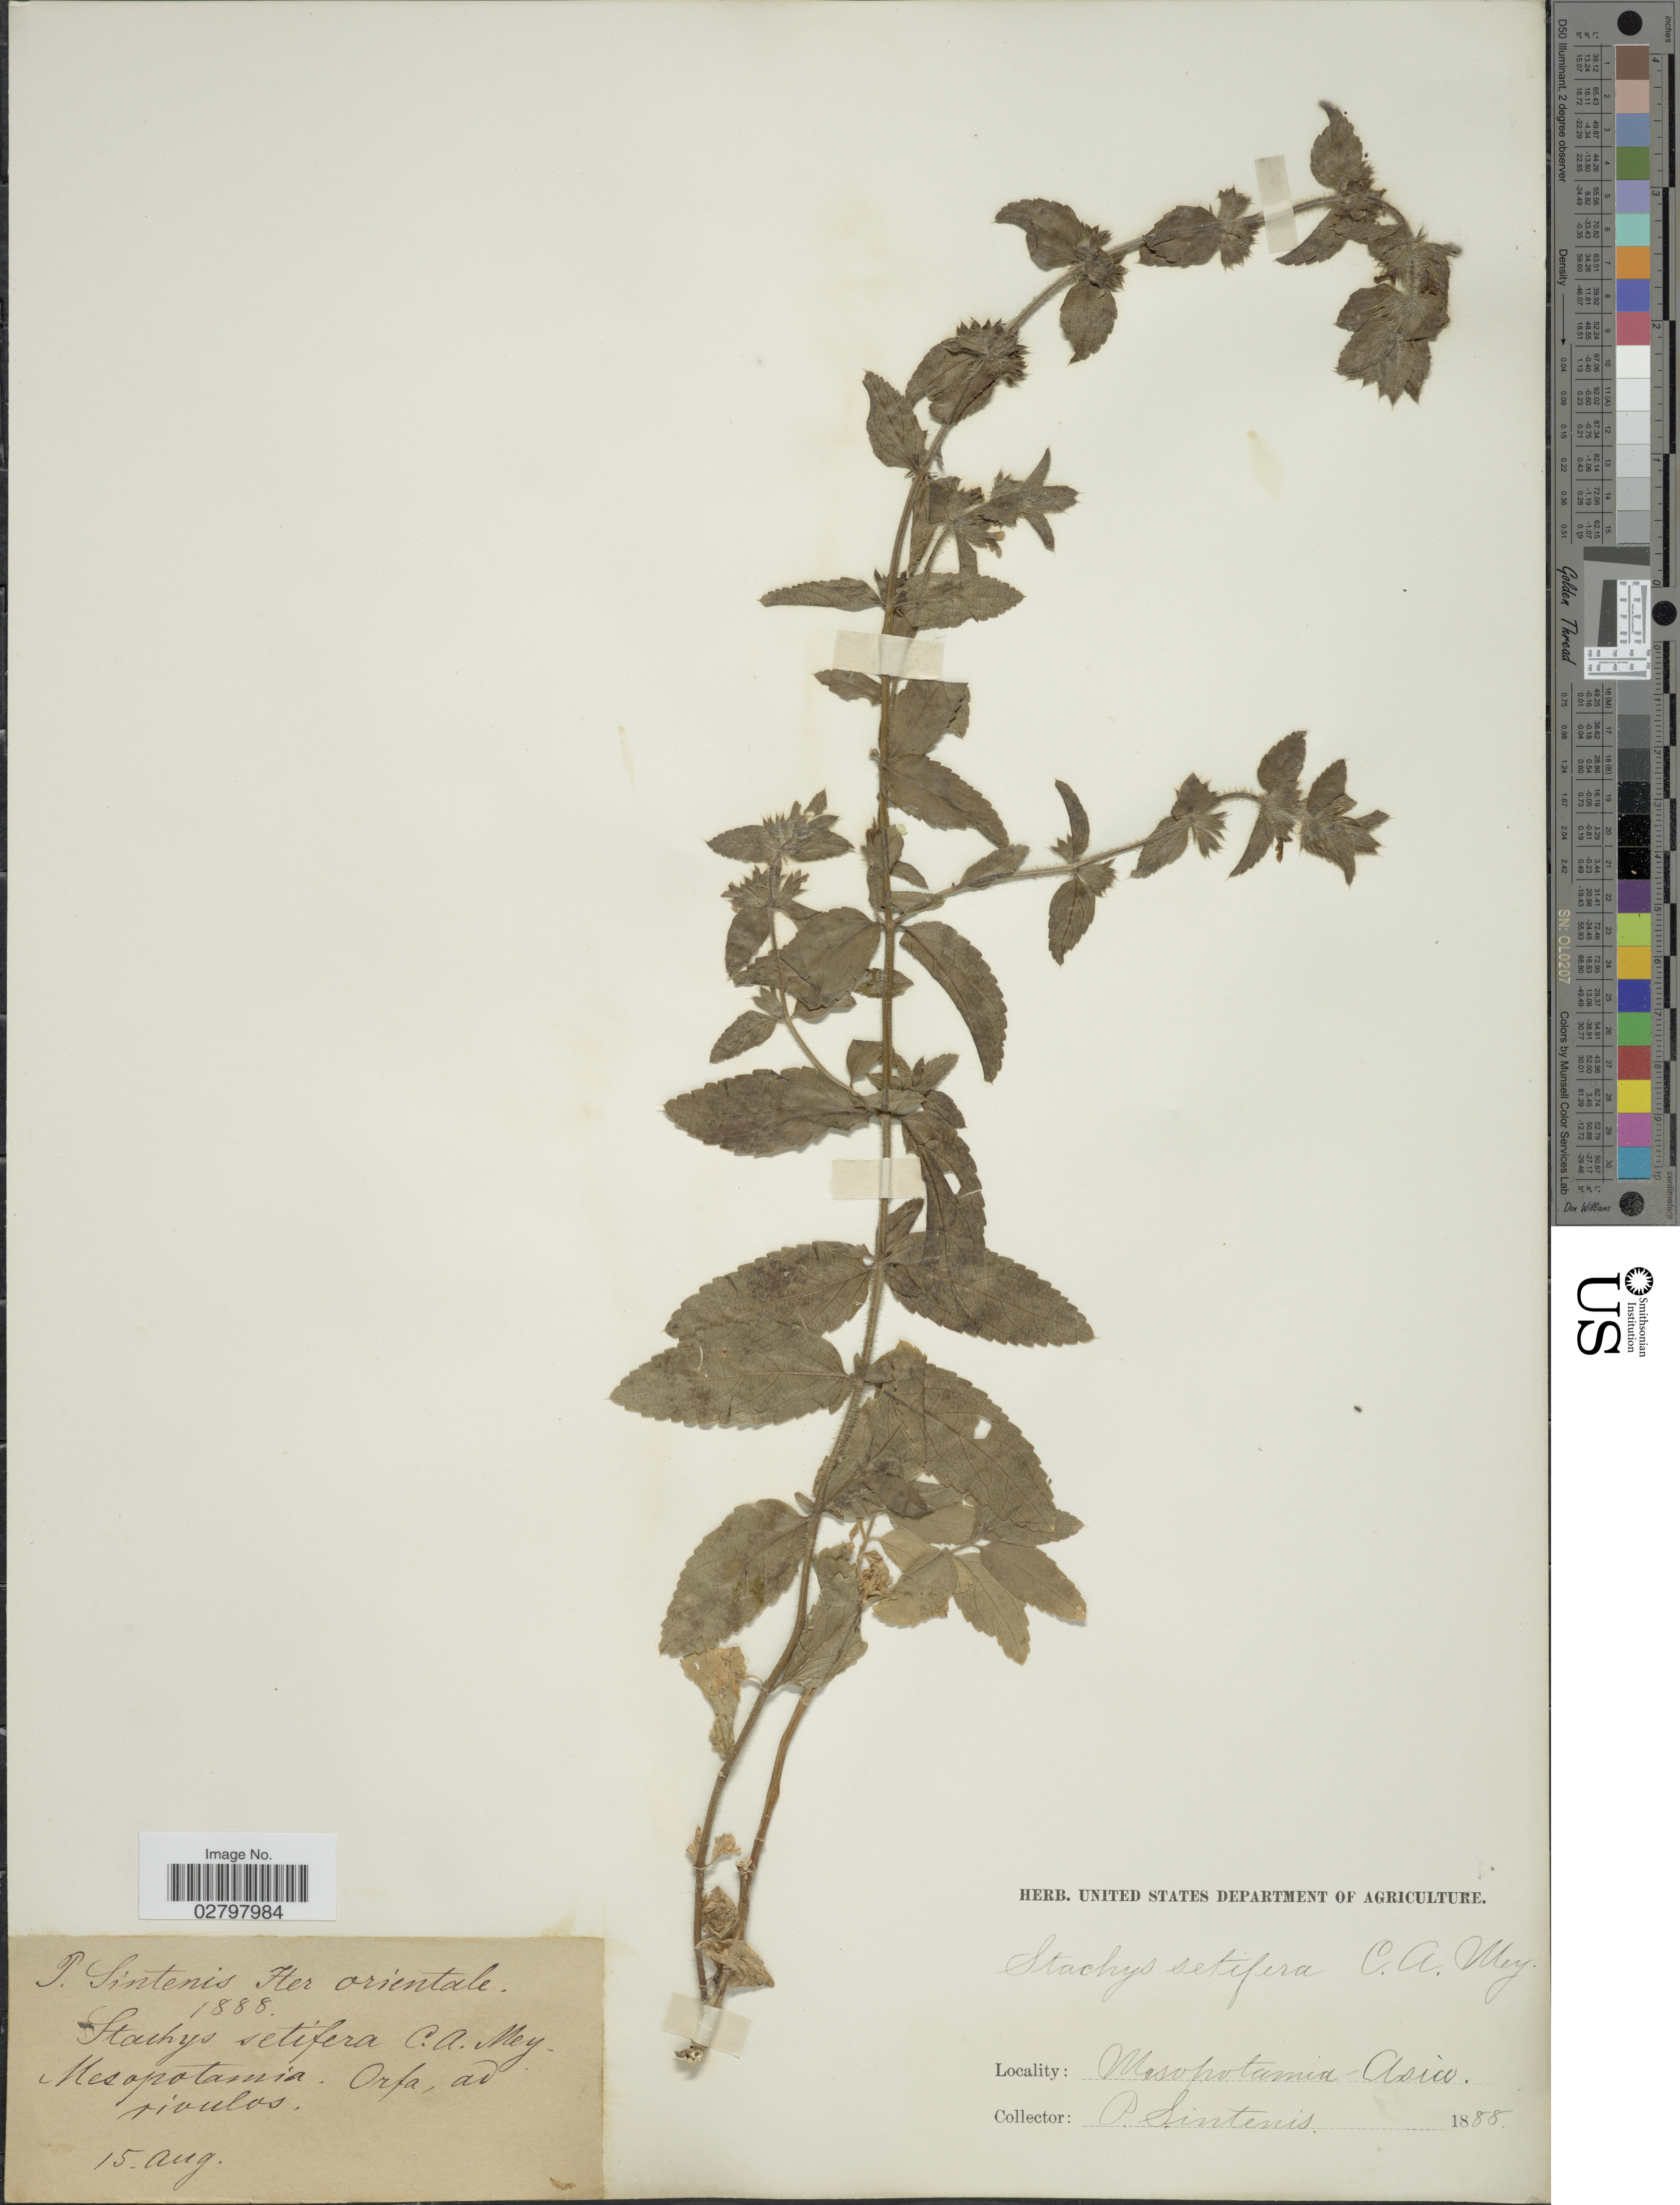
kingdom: Plantae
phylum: Tracheophyta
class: Magnoliopsida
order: Lamiales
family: Lamiaceae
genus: Stachys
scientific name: Stachys setifera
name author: C.A. Mey.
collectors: P. Sintenis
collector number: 1392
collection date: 1888-08-15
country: Turkey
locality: Orientale, Mesopotamia - Asia. Orfa, ad rivulos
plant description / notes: This collection is part of Paul Sintenis' “Iter Orientale 1888” trip, and the collector number is 1392.